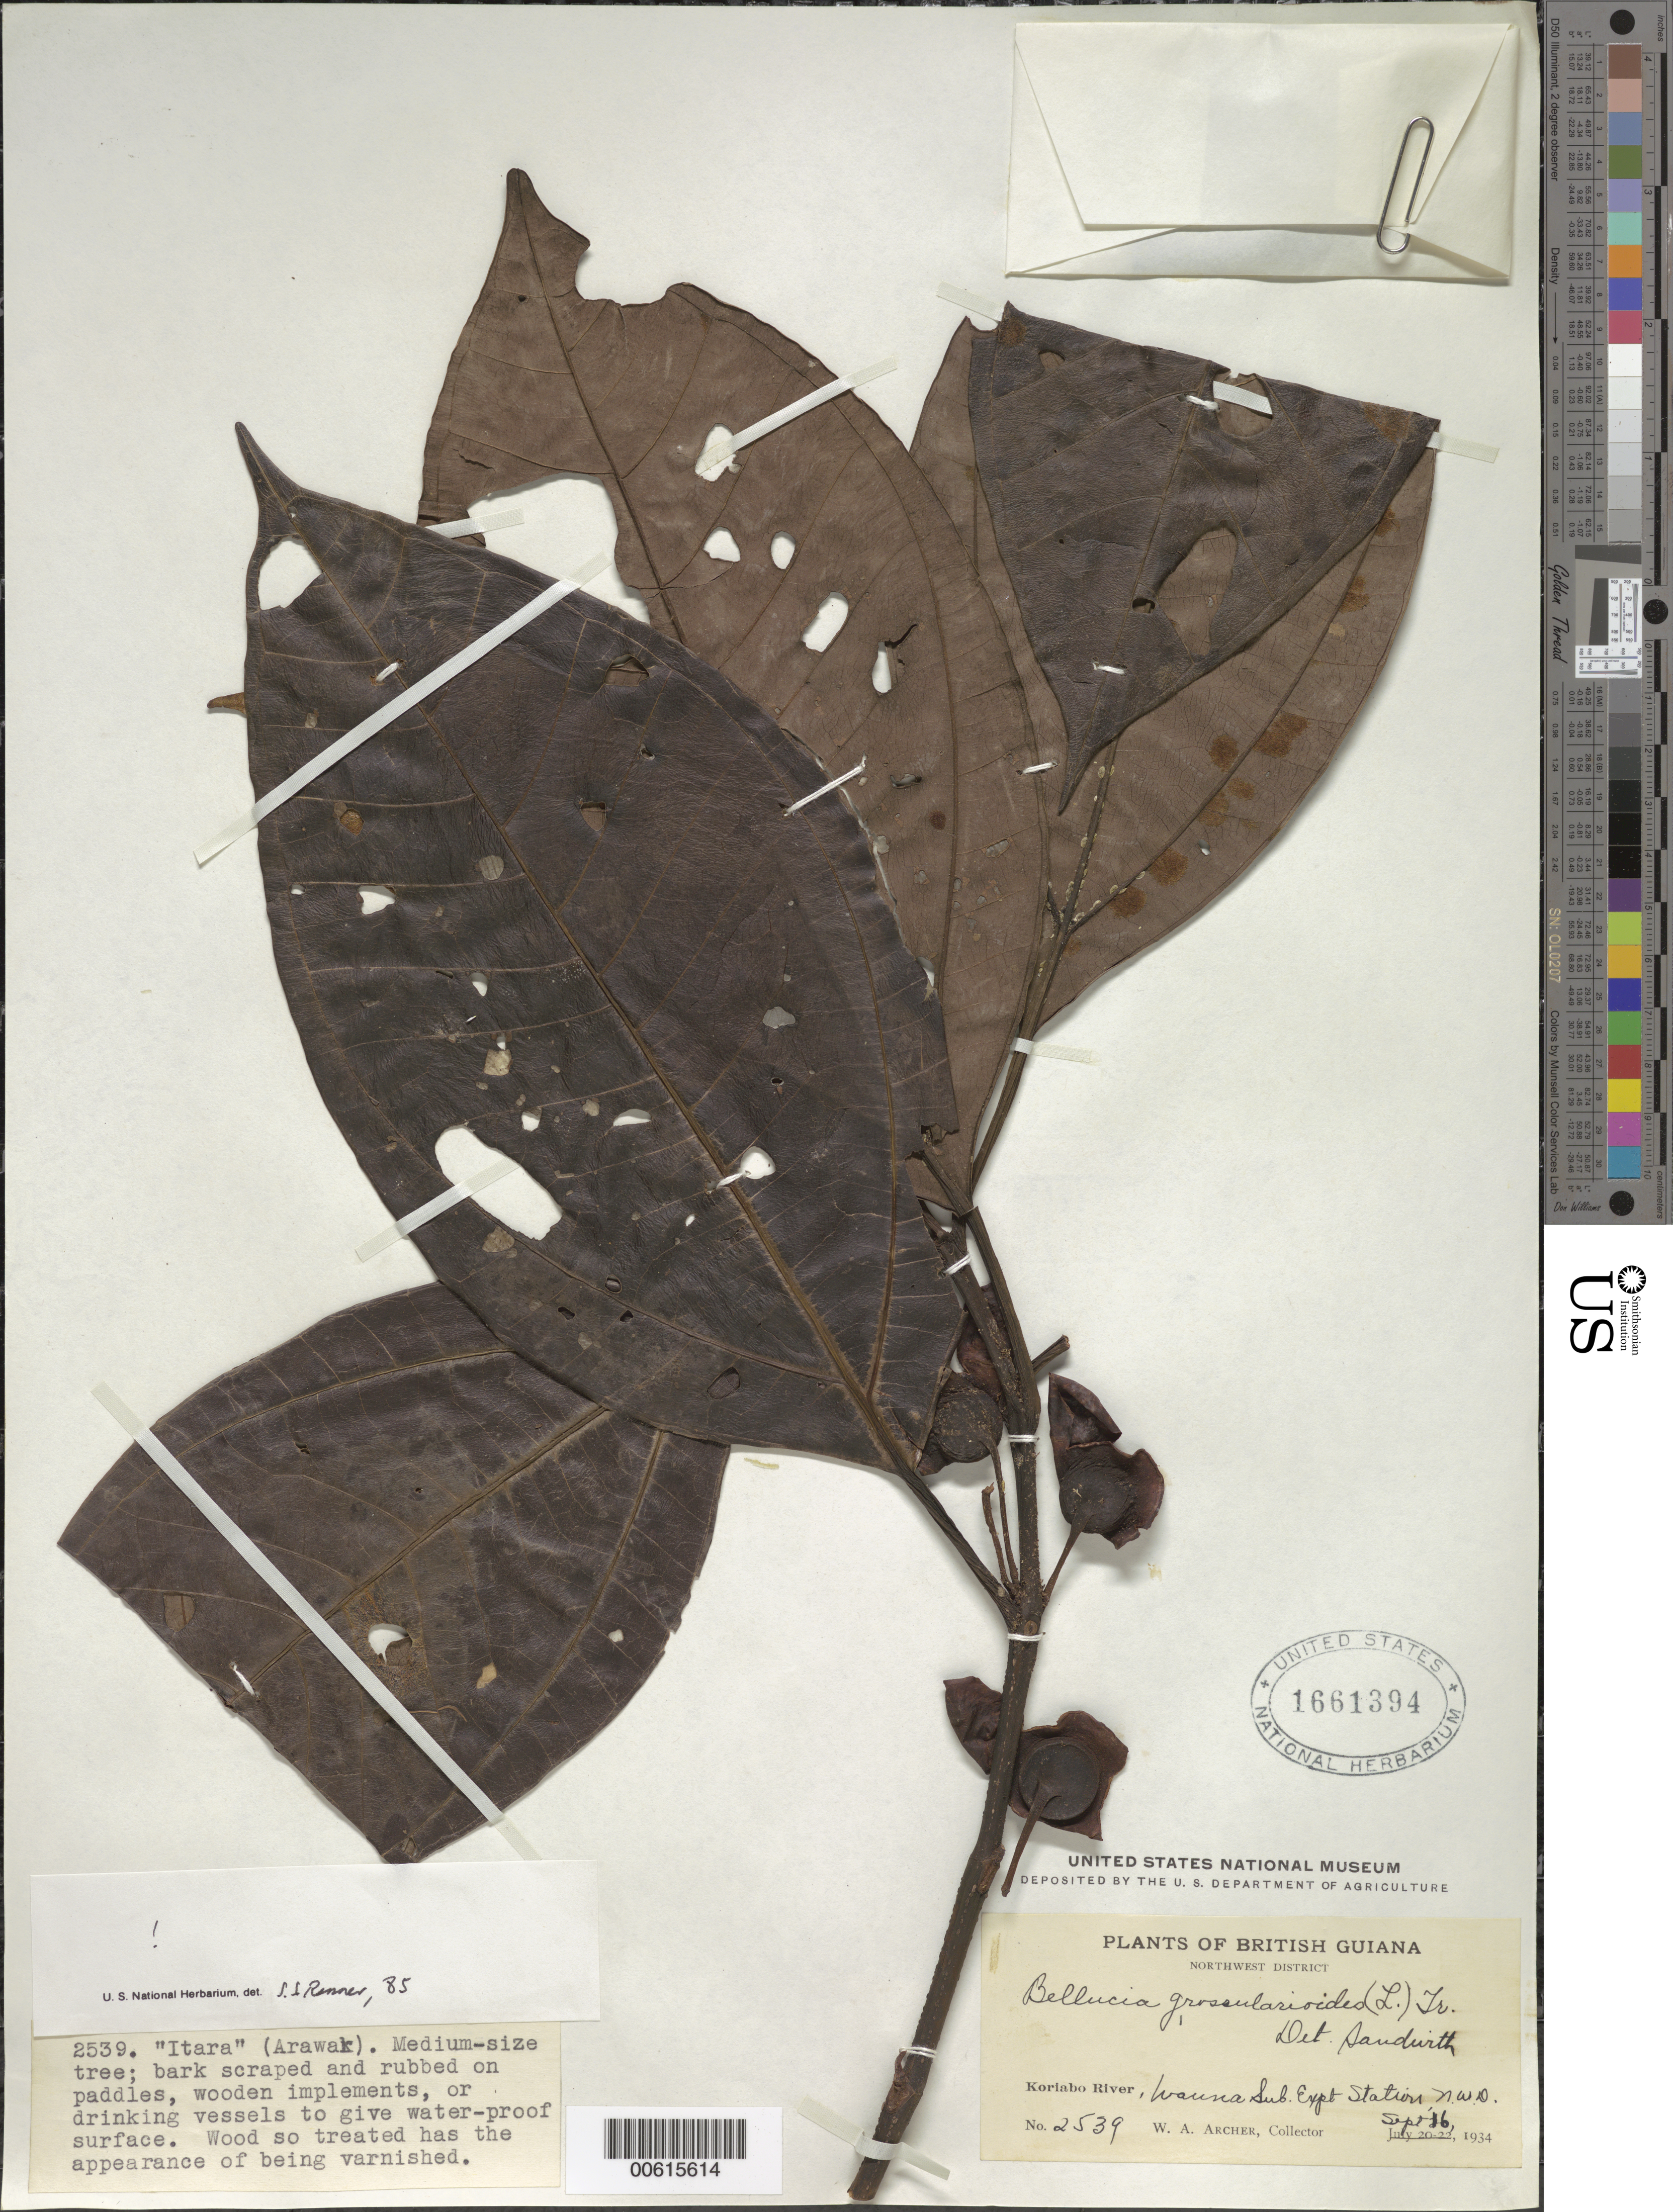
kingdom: Plantae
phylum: Tracheophyta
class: Magnoliopsida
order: Myrtales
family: Melastomataceae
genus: Bellucia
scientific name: Bellucia grossularioides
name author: (L.) Triana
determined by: Renner, S. S.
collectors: W. A. Archer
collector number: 2539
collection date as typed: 16-Sep-34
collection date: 1934-09-16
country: Guyana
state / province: Barima-Waini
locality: Koriabo R., Wauna Sub Expt. Station, NW Dist.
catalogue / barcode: US 1661394